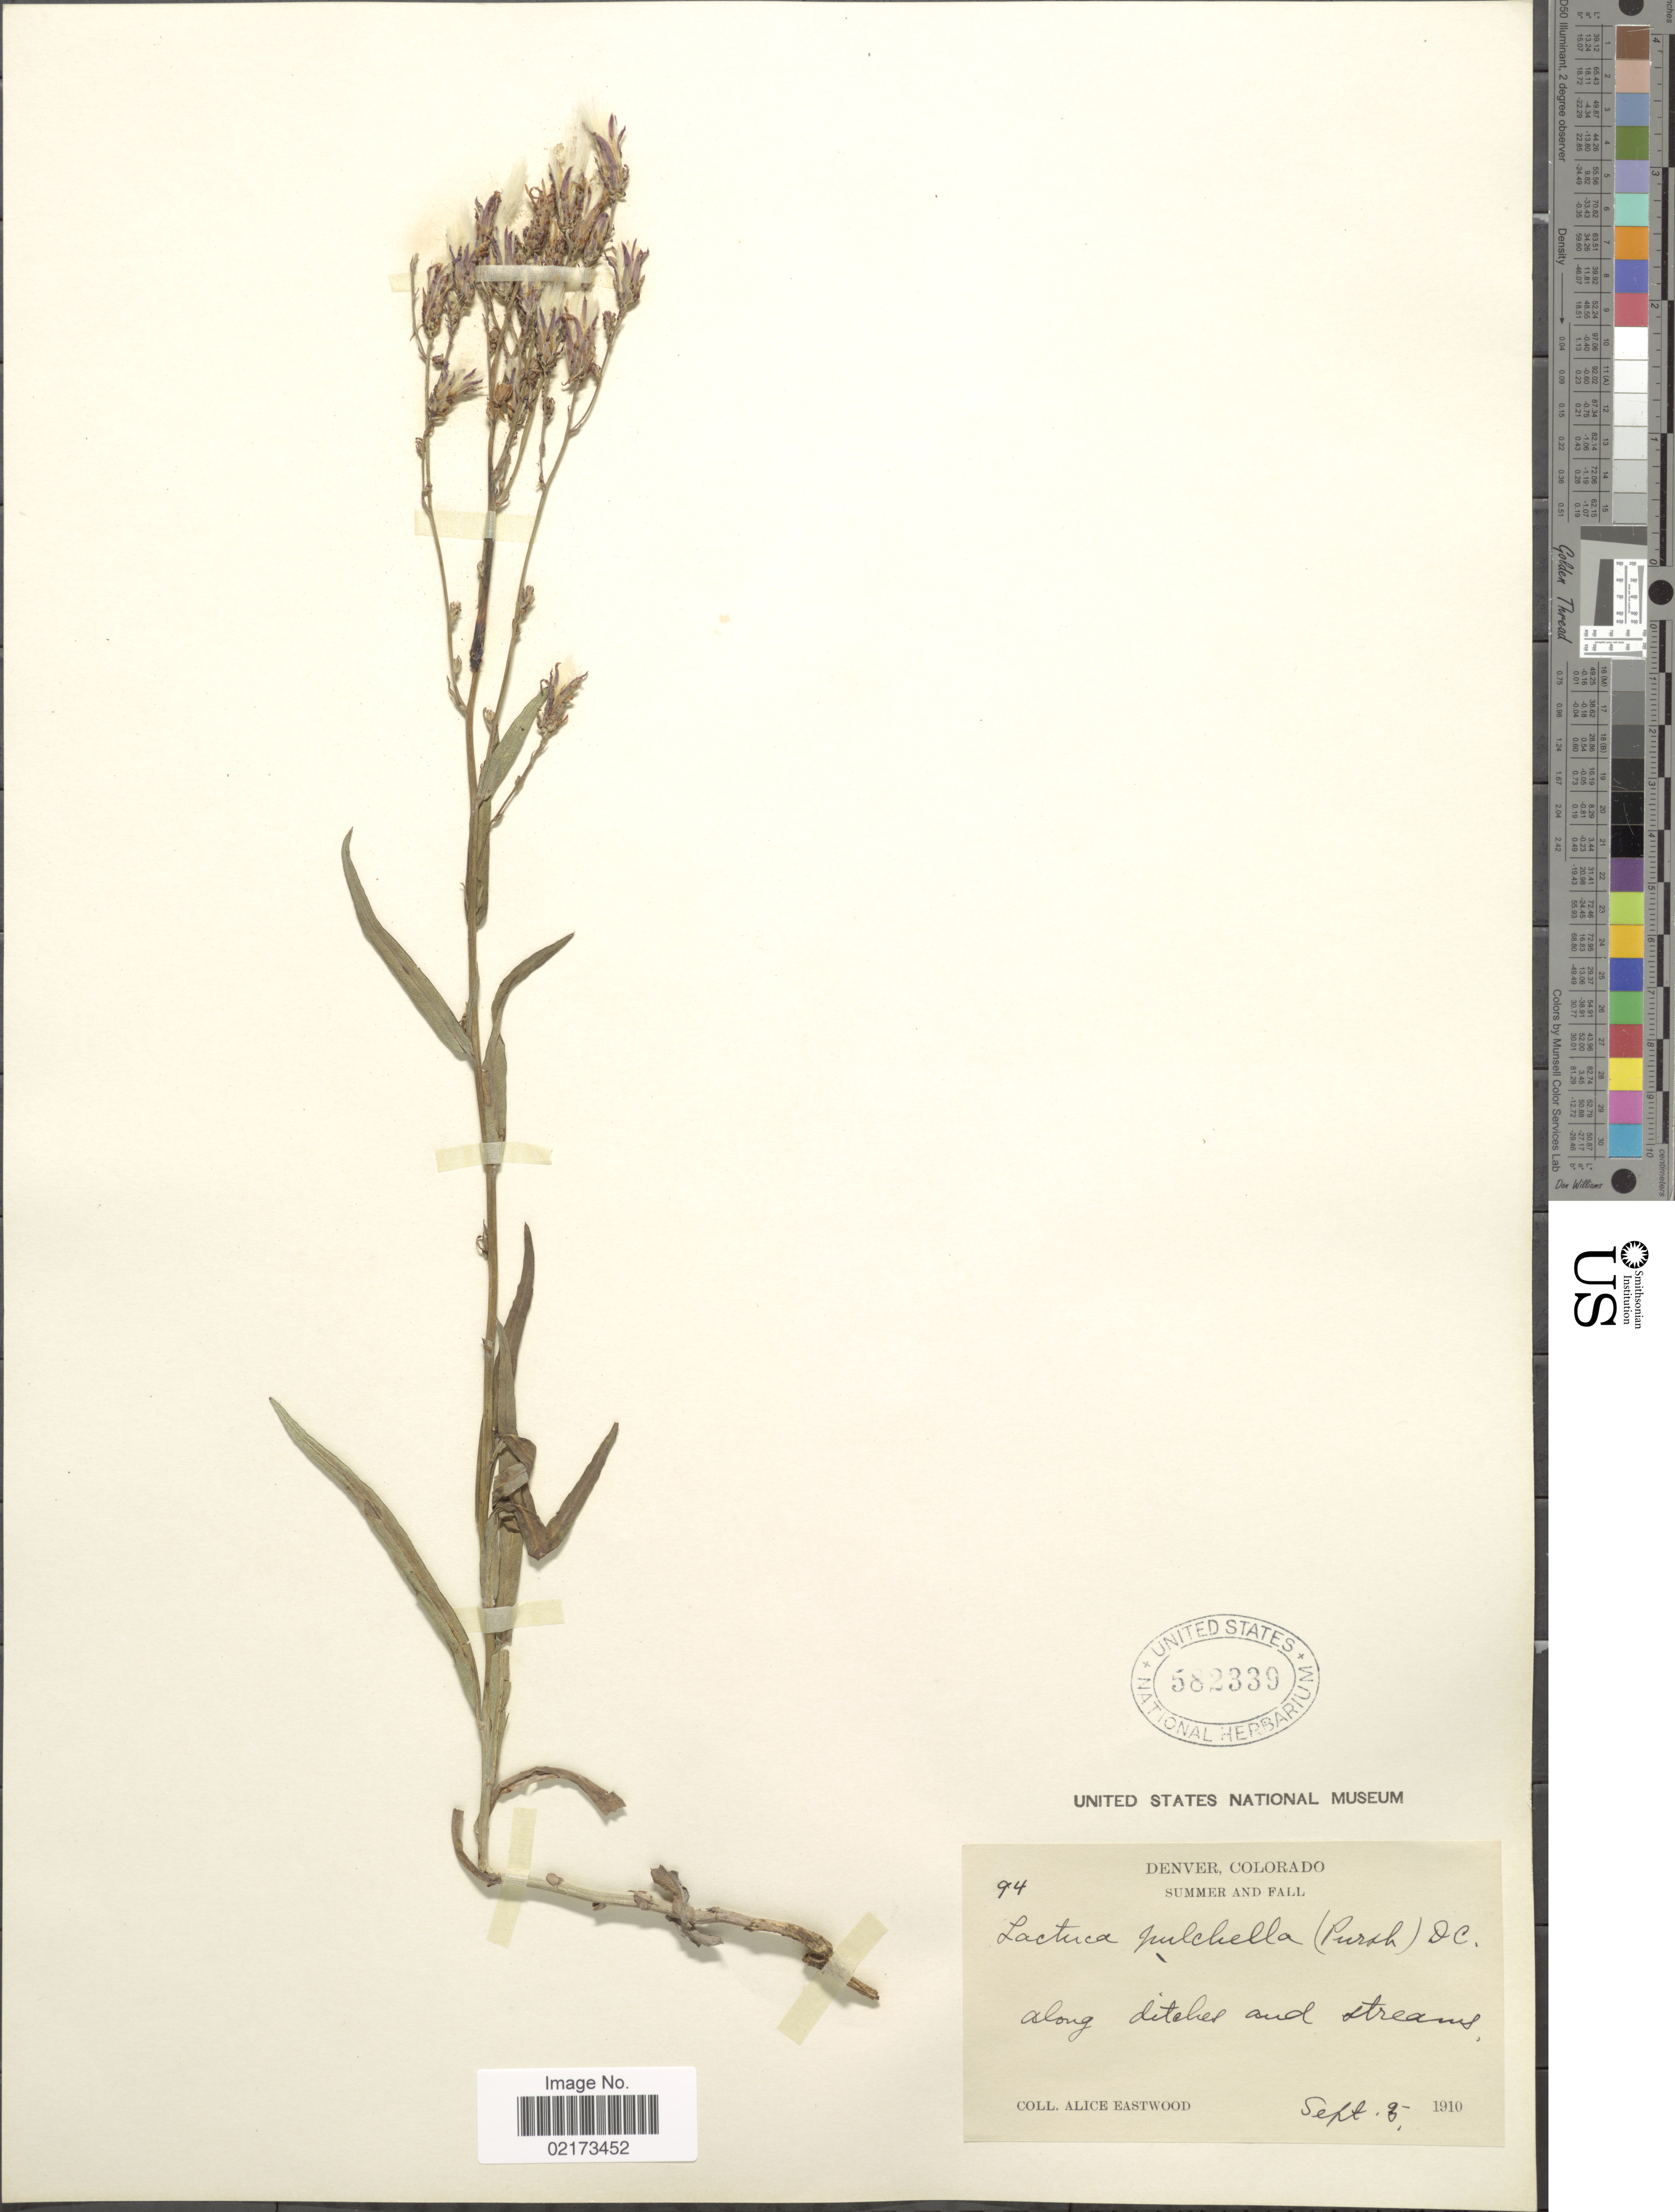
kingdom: Plantae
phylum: Tracheophyta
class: Magnoliopsida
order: Asterales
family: Asteraceae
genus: Lactuca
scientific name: Lactuca tatarica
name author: (L.) C.A. Mey.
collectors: A. Eastwood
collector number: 94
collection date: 1910-09-03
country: United States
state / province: Colorado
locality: Denver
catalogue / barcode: US 582339